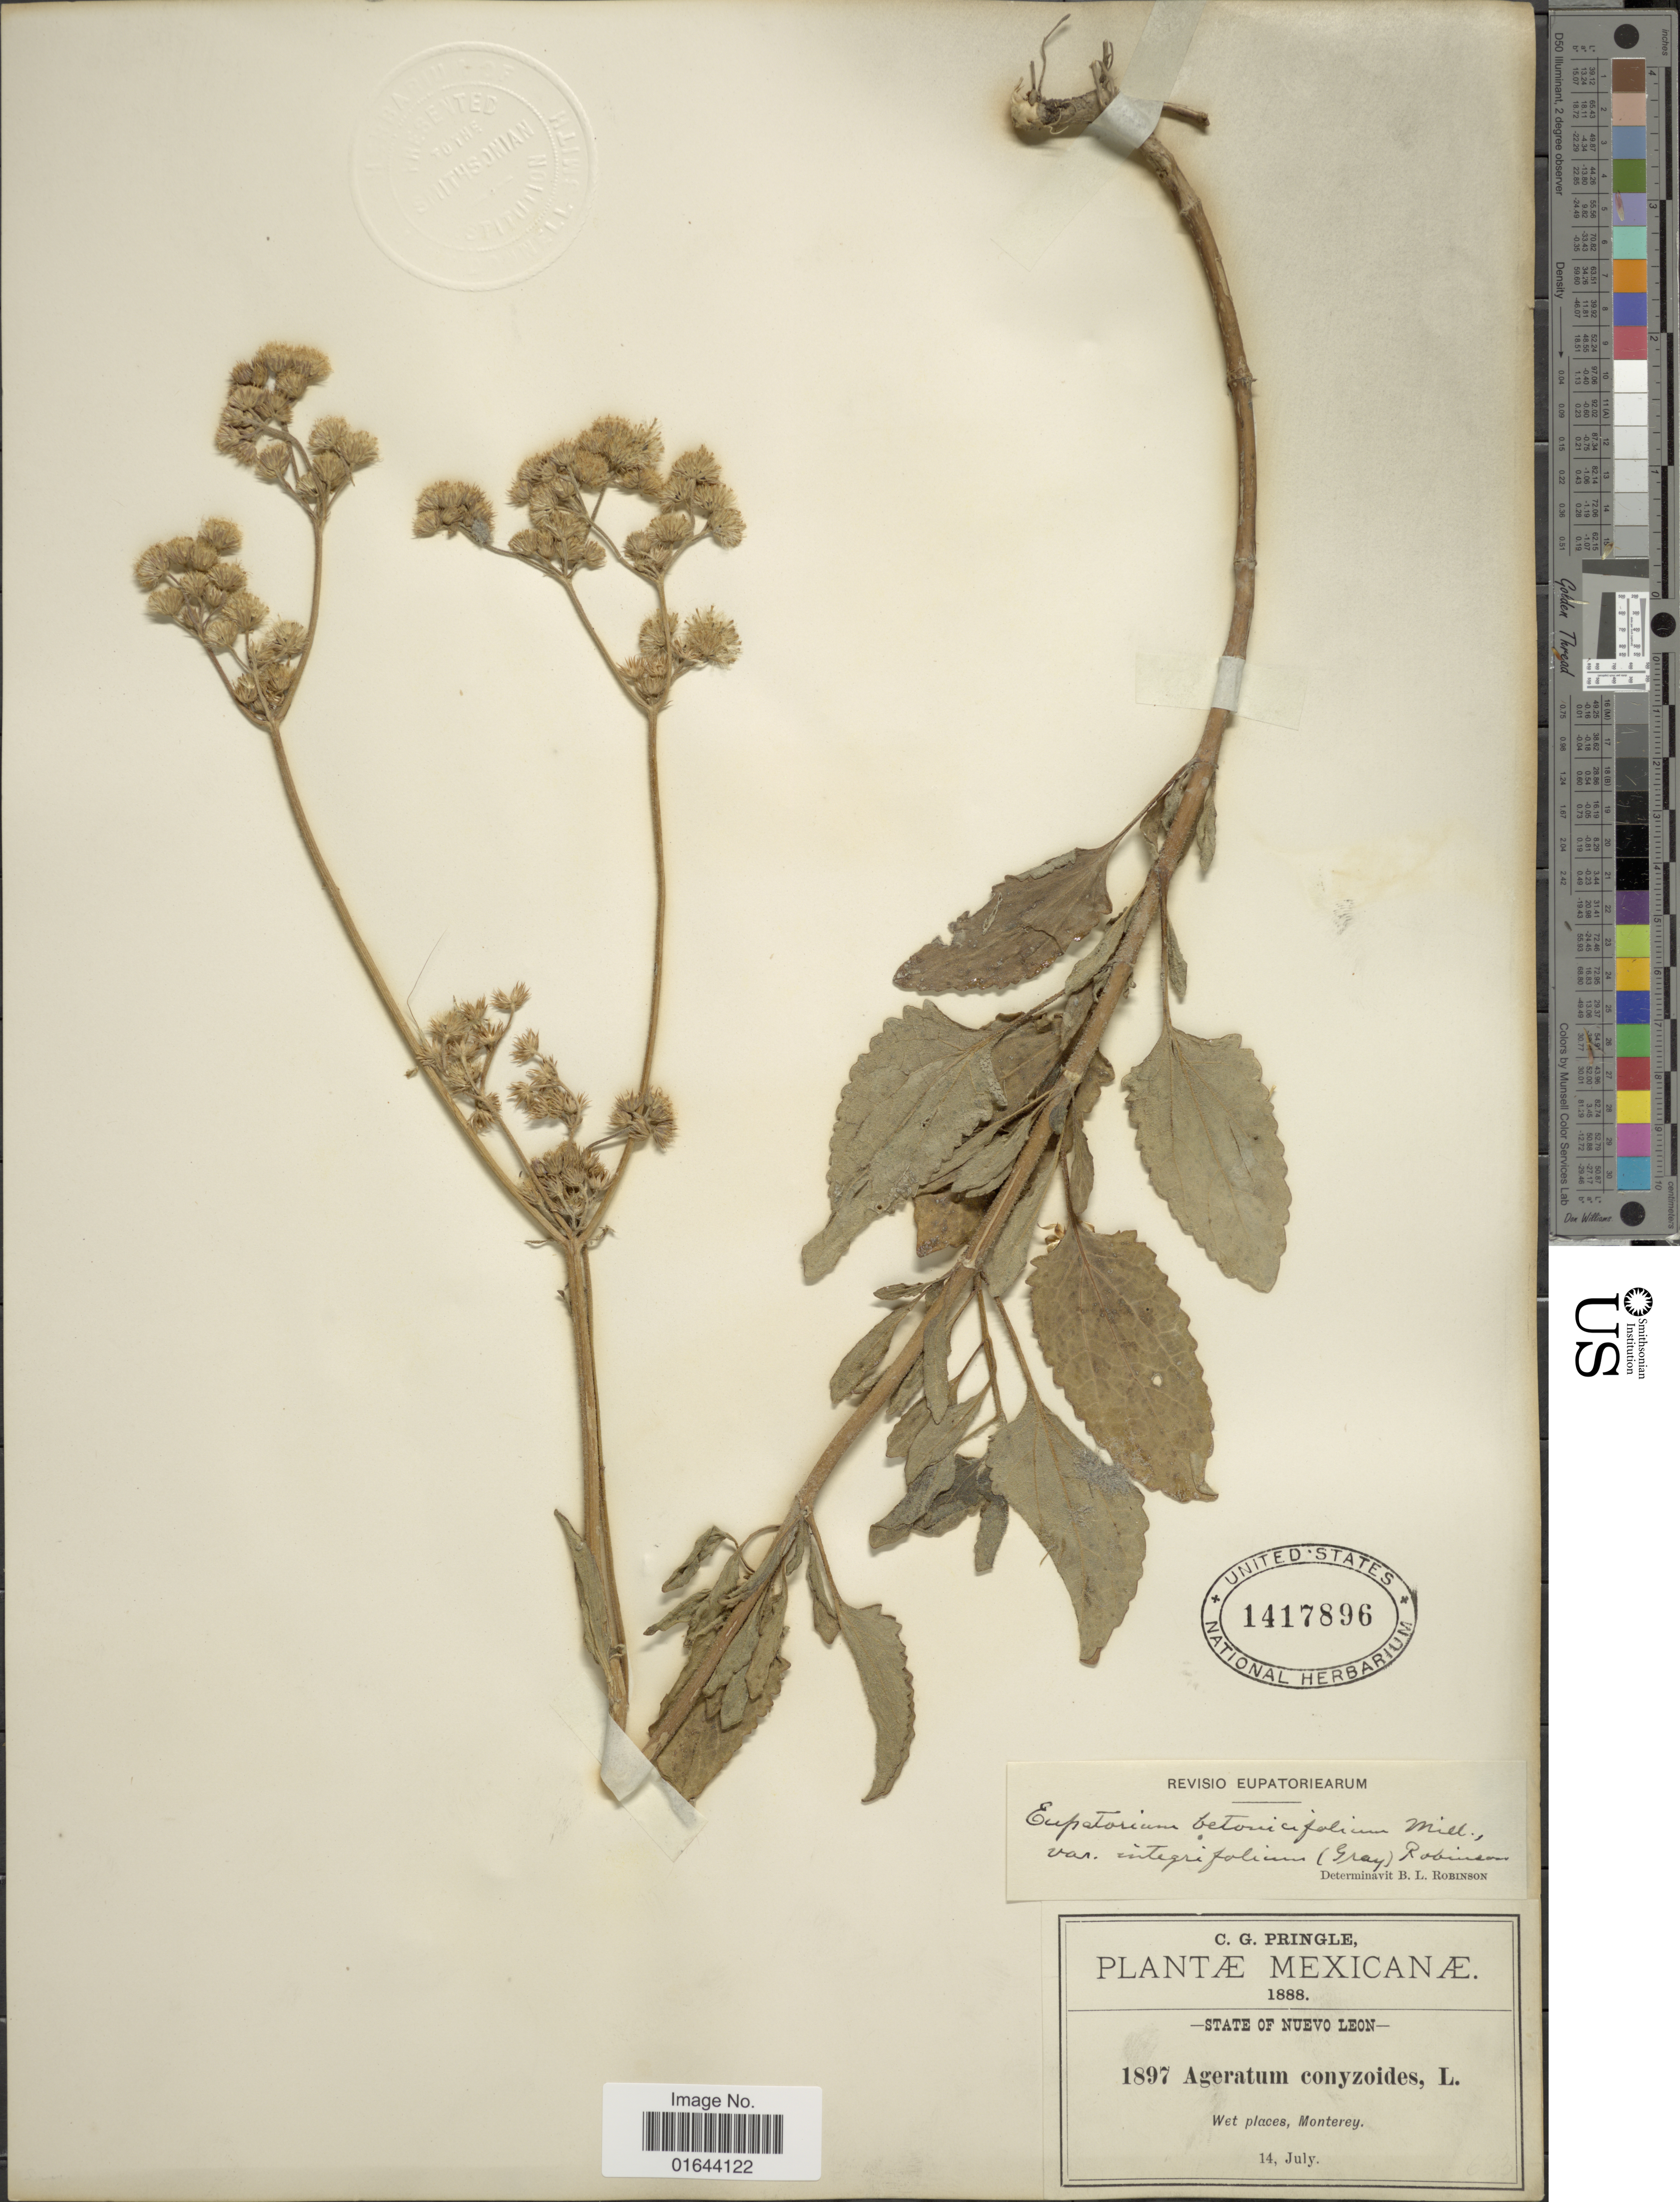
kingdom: Plantae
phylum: Tracheophyta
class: Magnoliopsida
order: Asterales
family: Asteraceae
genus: Conoclinium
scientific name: Conoclinium betonicifolium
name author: (Mill.) R.M. King & H. Rob.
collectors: C. G. Pringle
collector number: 1897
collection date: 1888-07-14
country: Mexico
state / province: Nuevo León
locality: Mexicanae, Wet places, Monterey.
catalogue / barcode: US 1417896